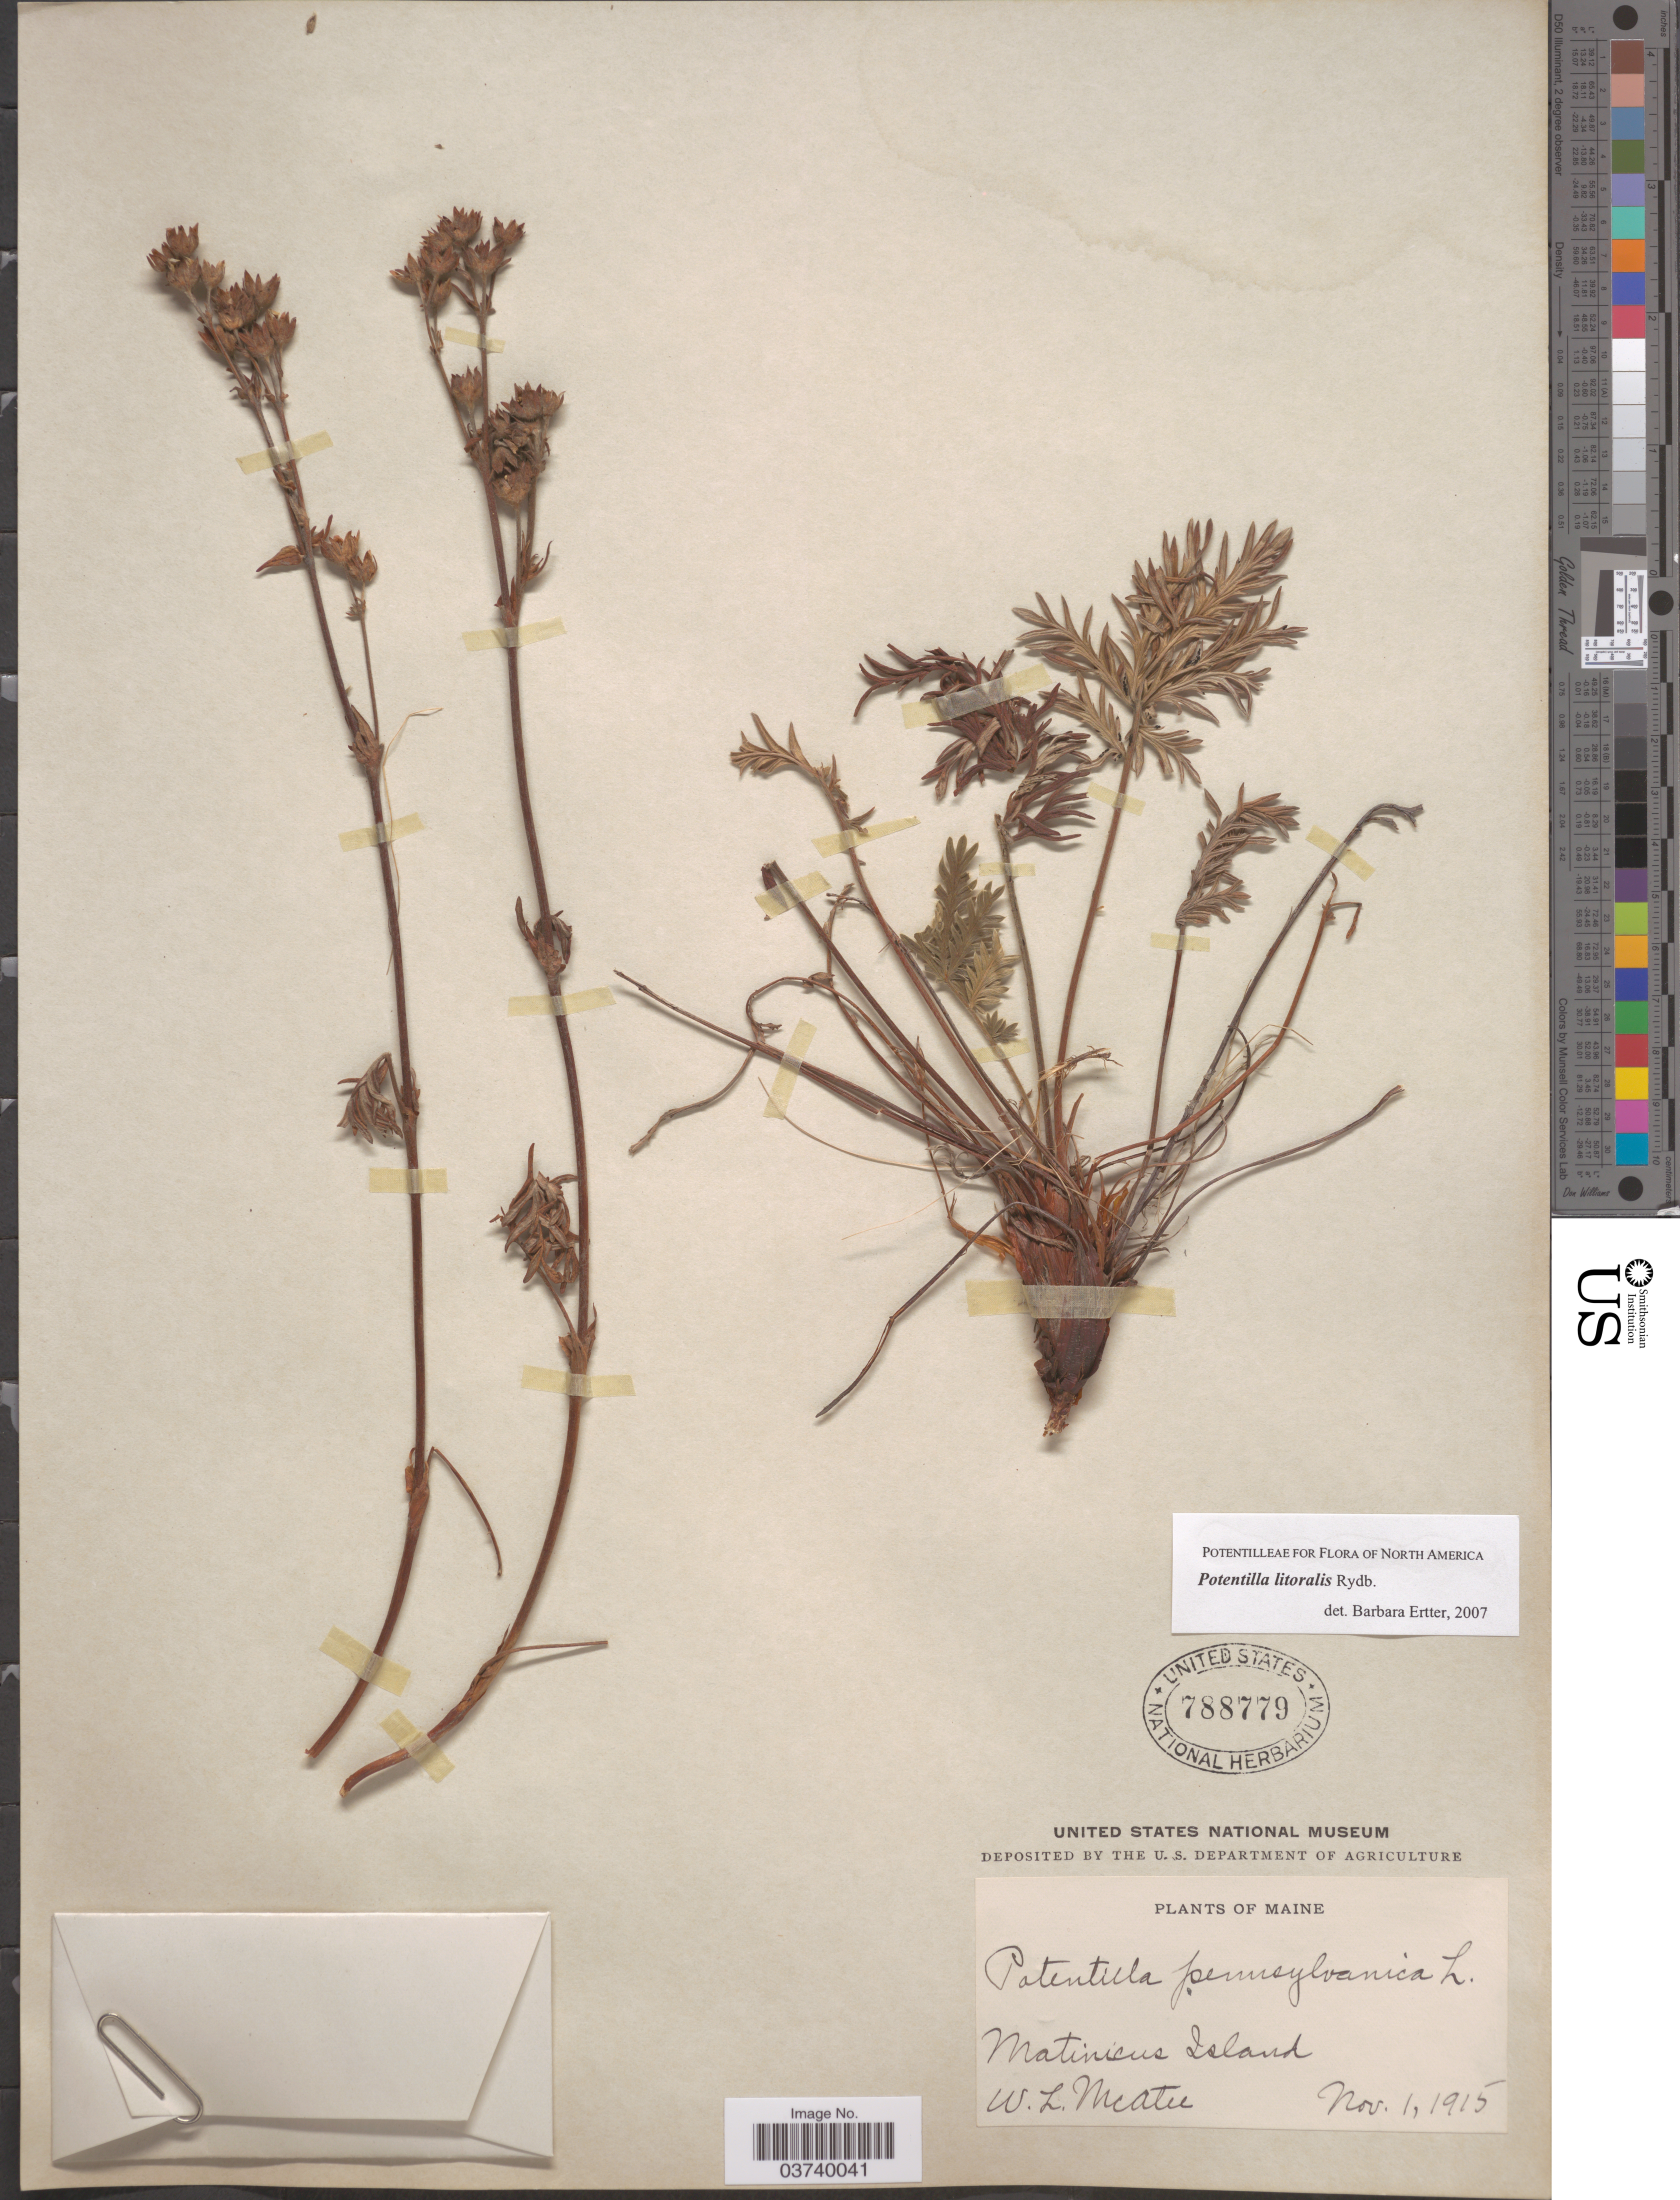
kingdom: Plantae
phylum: Tracheophyta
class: Magnoliopsida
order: Rosales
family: Rosaceae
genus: Potentilla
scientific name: Potentilla litoralis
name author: Rydb.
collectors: W. McAtee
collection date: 1915-11-01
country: United States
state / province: Maine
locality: Matinicus Island.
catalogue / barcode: US 788779